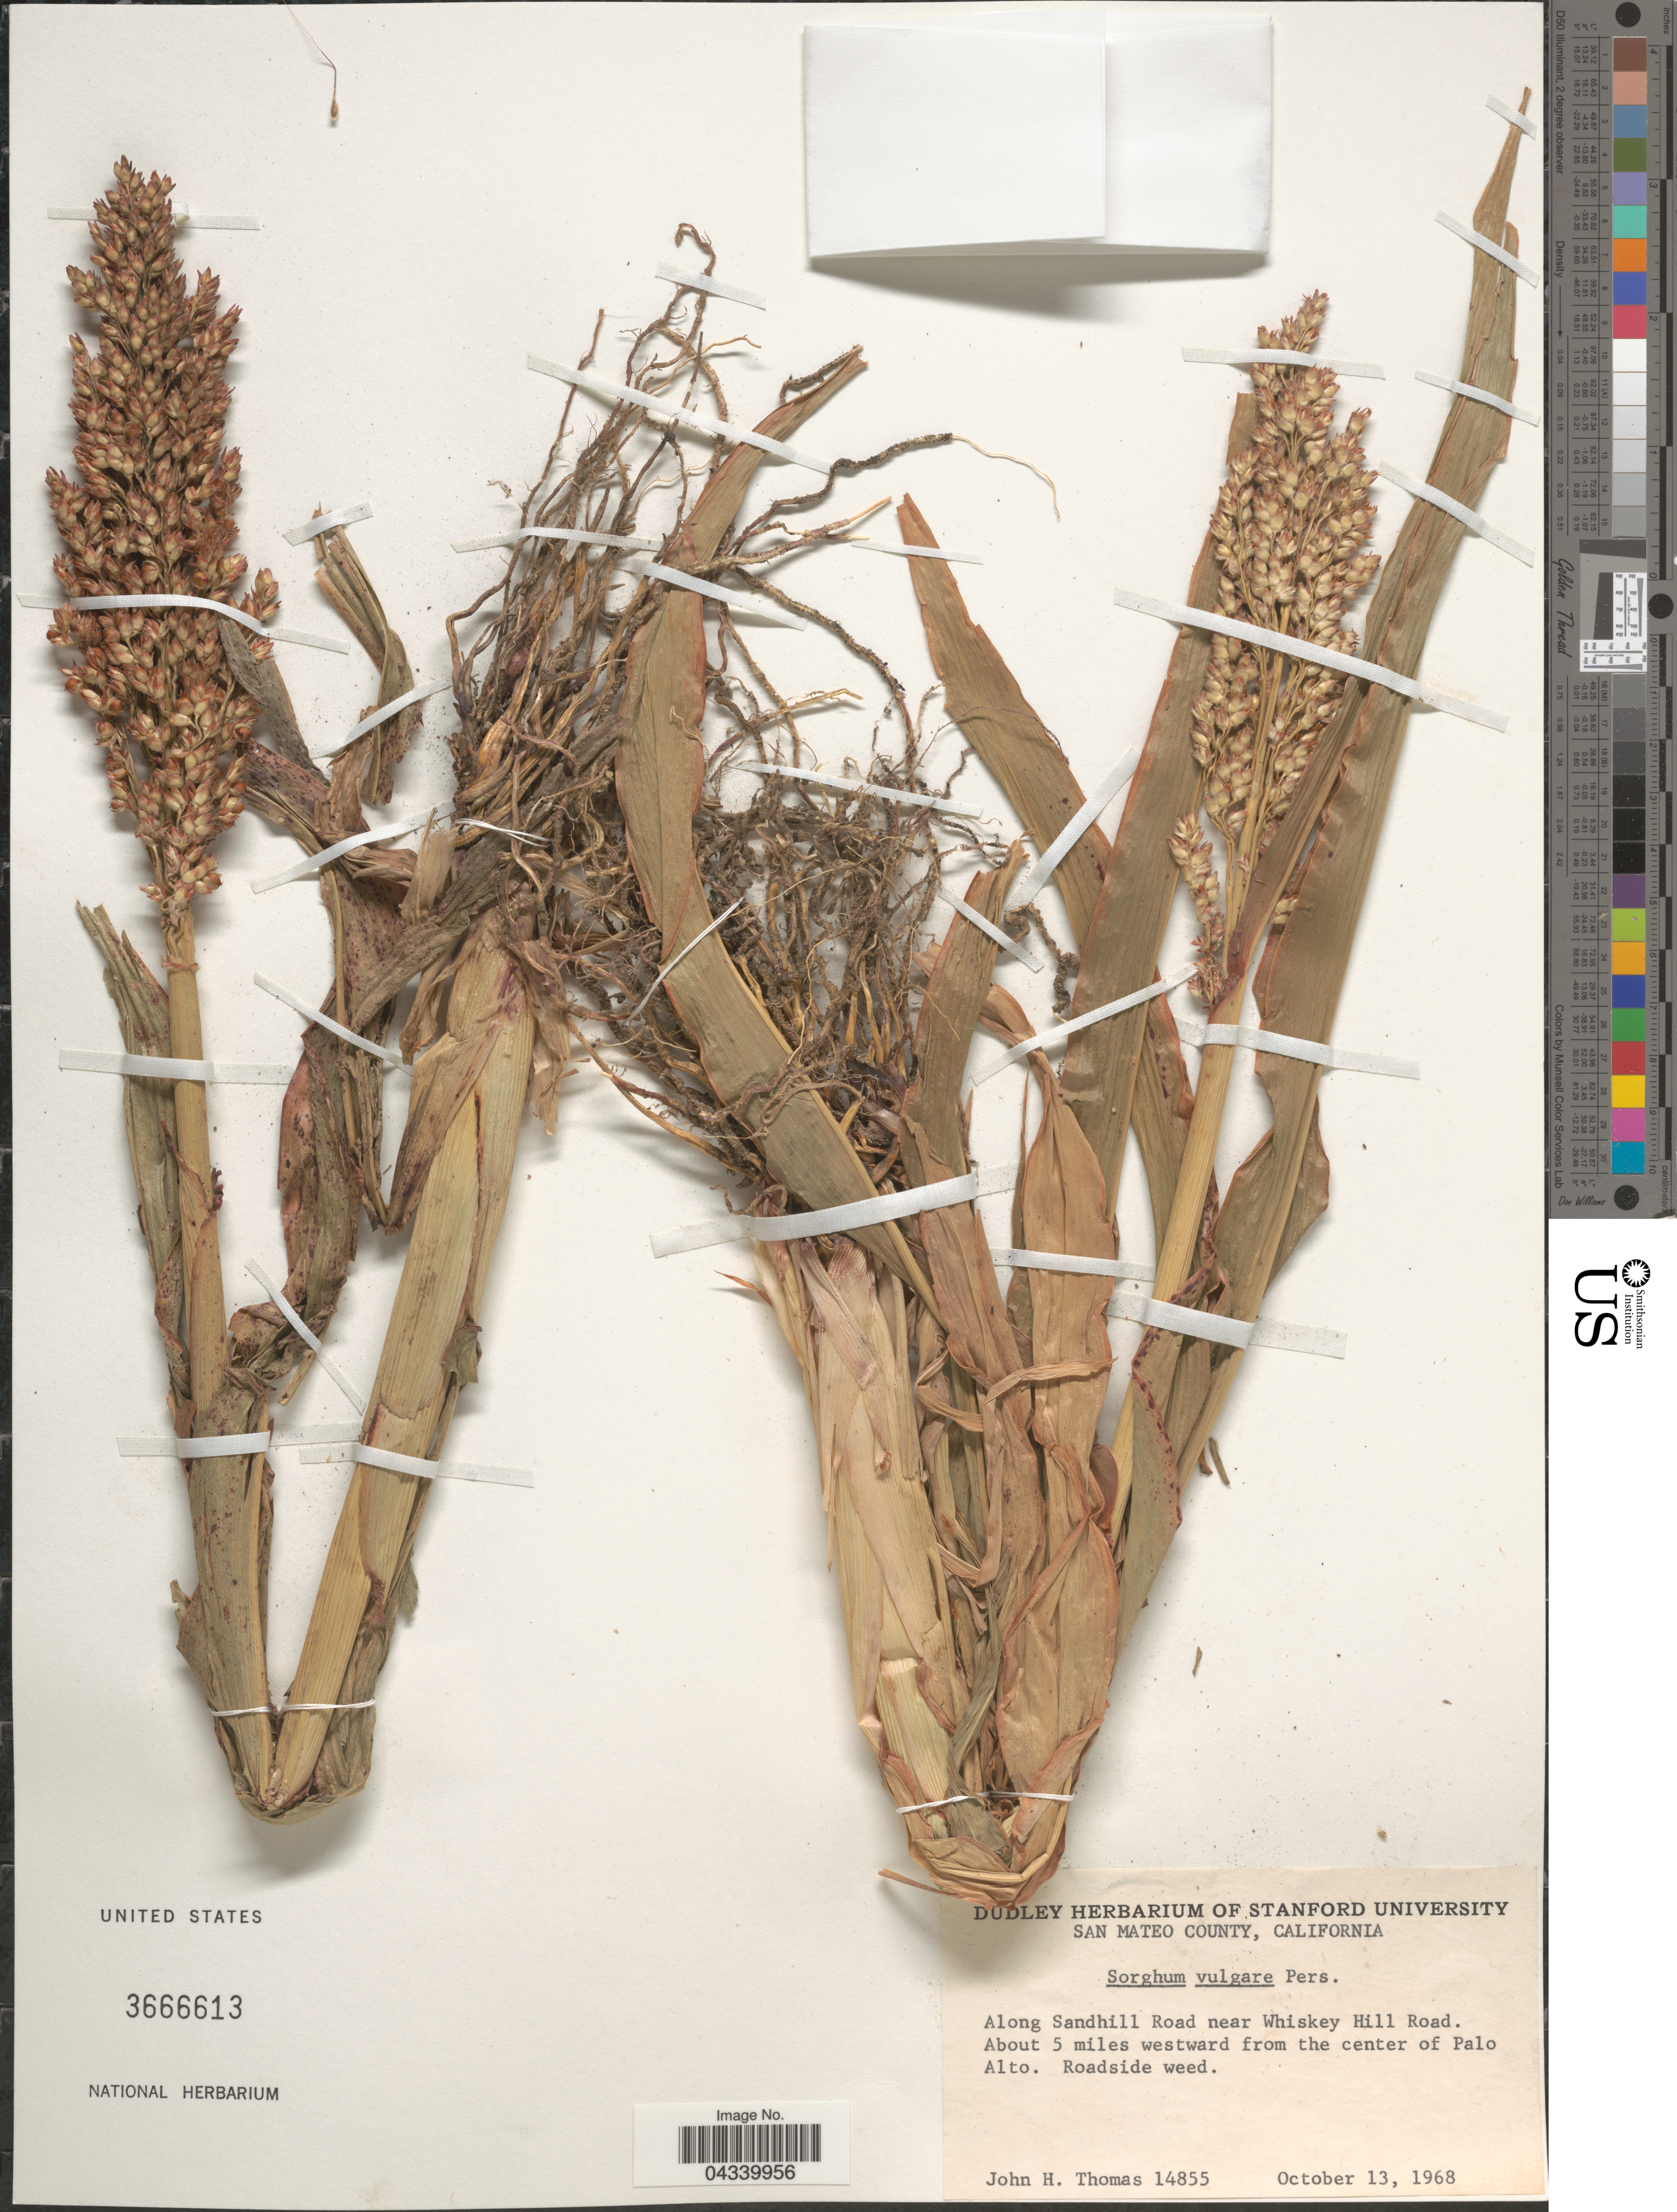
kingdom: Plantae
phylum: Tracheophyta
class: Liliopsida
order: Poales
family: Poaceae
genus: Sorghum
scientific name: Sorghum bicolor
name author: (L.) Moench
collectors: J. H. Thomas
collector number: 14855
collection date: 1968-10-13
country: United States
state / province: California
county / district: San Mateo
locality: San Mateo County. Along Sandhill Road near Whiskey Hill Road. About 5 miles westward from the center of Palo Alto.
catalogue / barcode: US 3666613